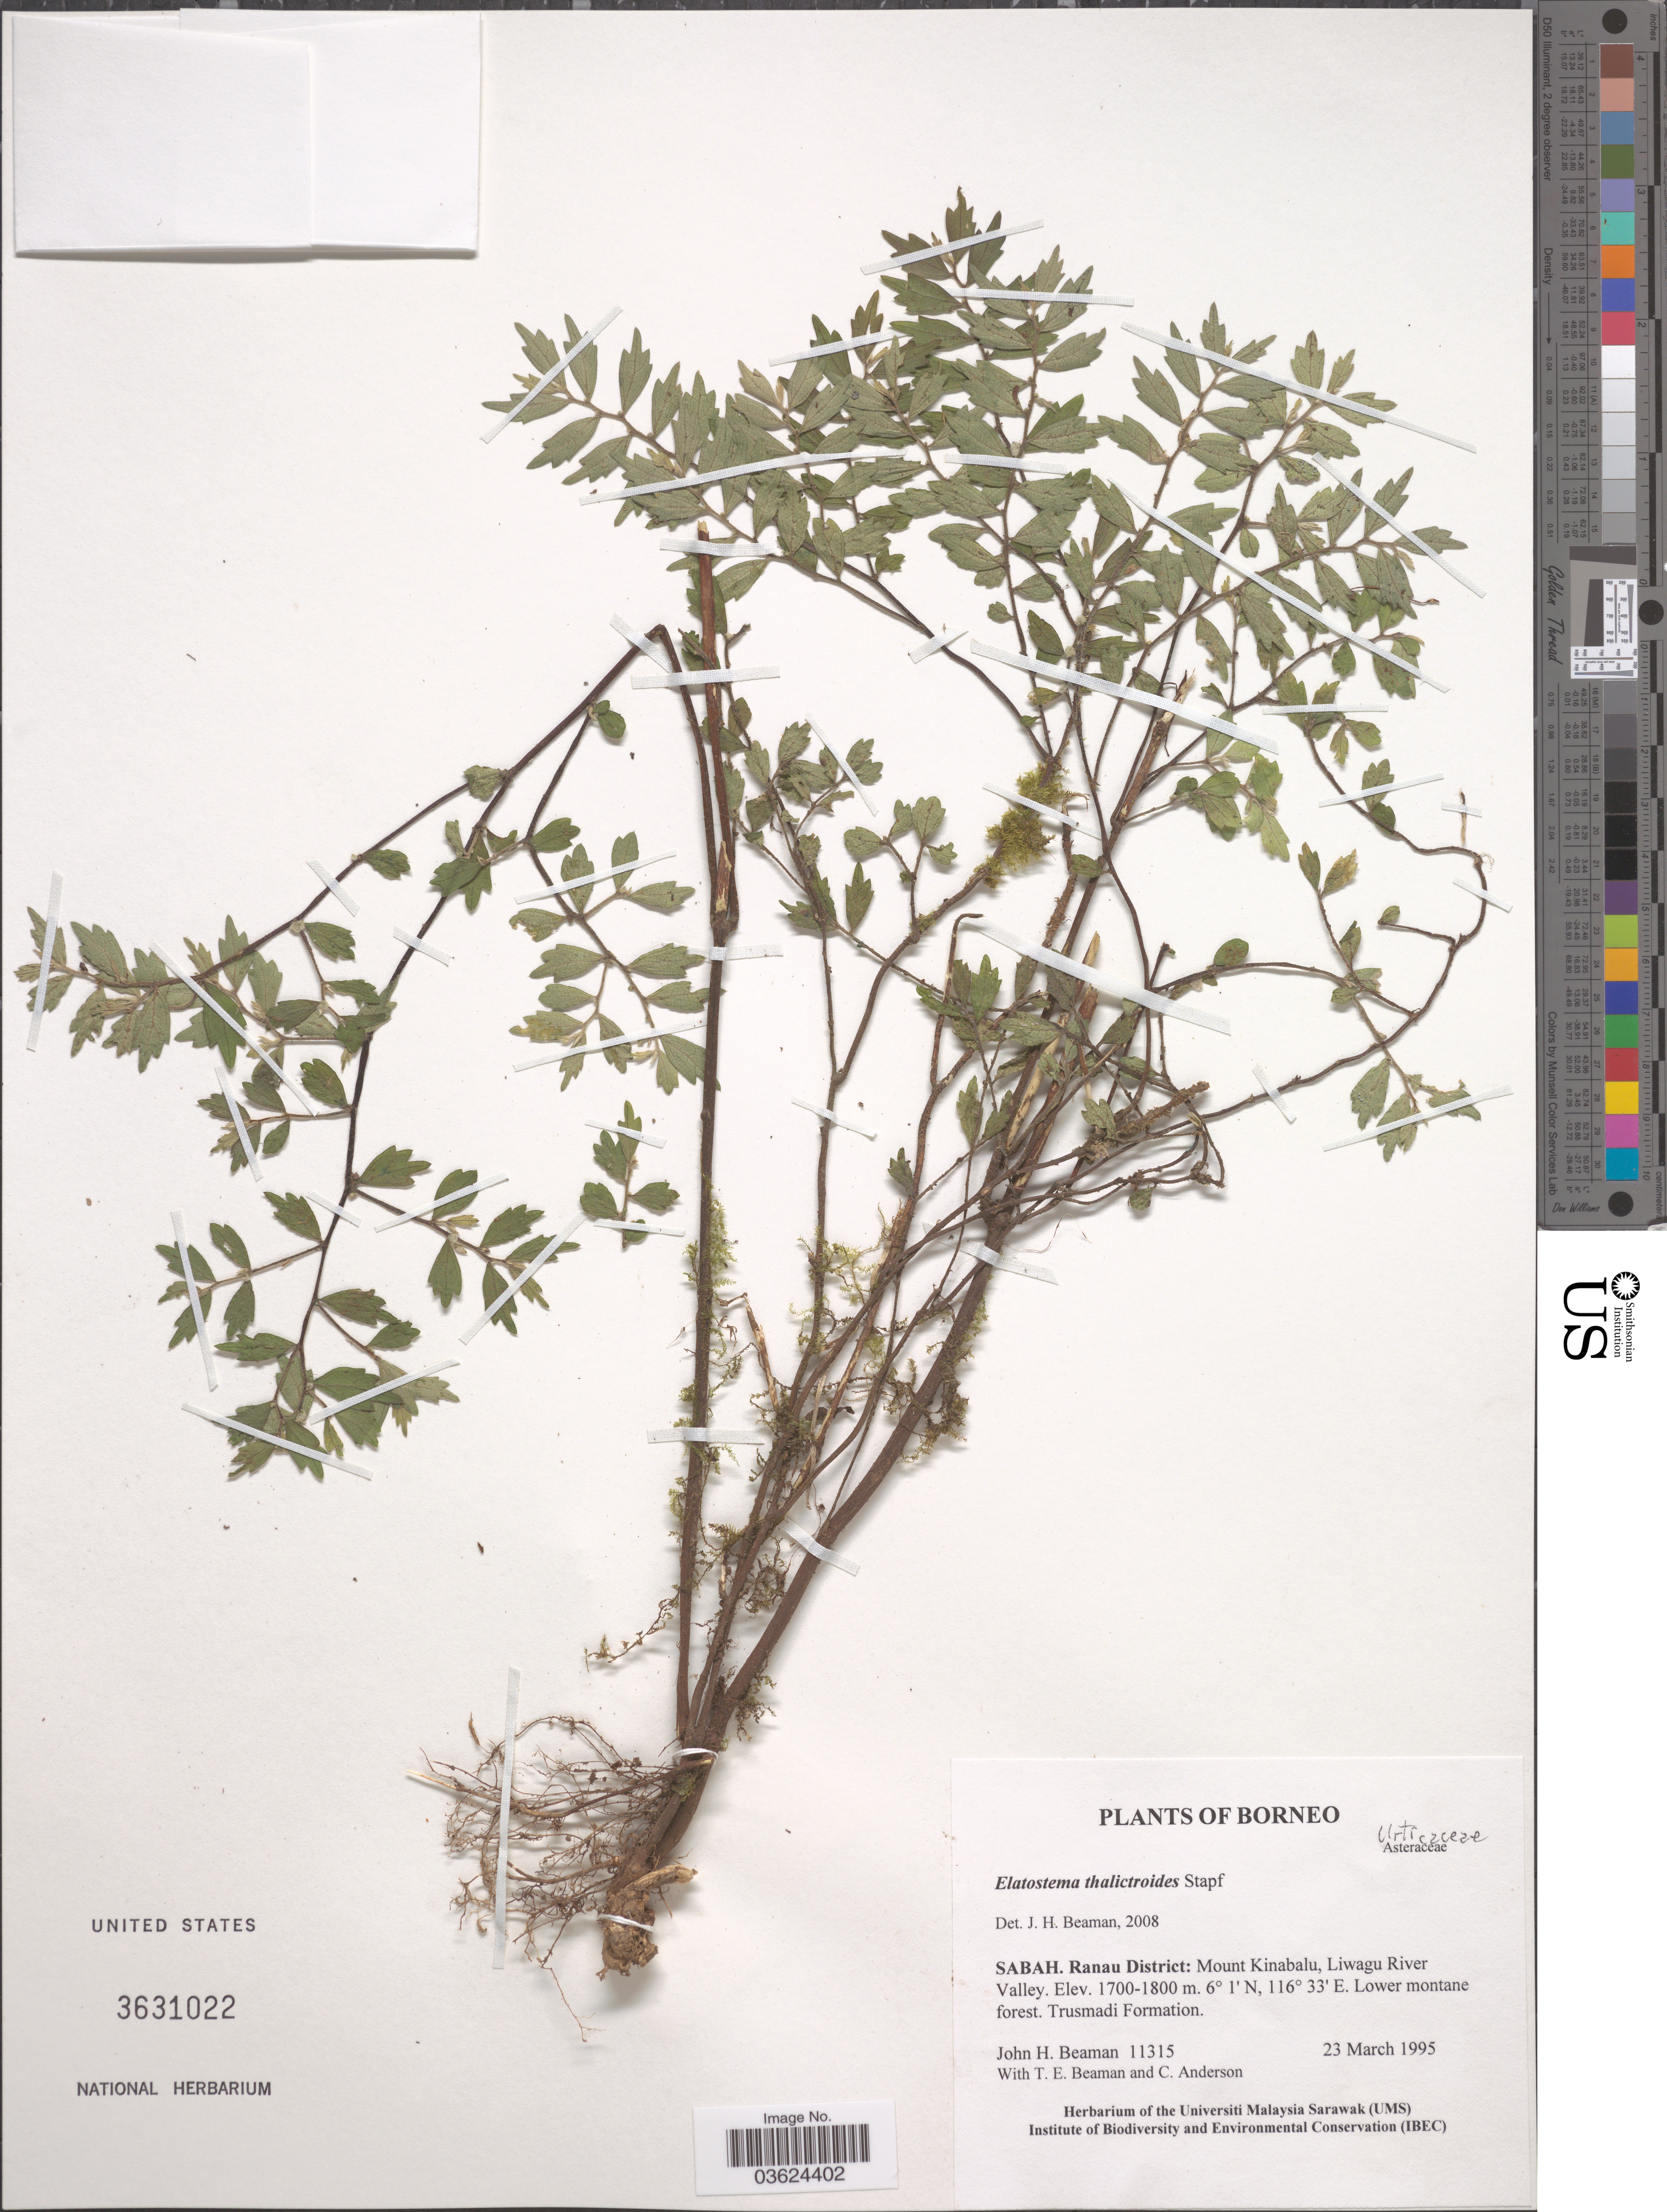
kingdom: Plantae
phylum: Tracheophyta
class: Magnoliopsida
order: Rosales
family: Urticaceae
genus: Elatostema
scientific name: Elatostema thalictroides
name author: Stapf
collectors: J. H. Beaman, T. E. Beaman & C. Anderson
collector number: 11315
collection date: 1995-03-23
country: Malaysia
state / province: Sabah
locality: Ranau District: Mount Kinabalu, Liwagu River Valley.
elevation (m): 1700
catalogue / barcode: US 3631022